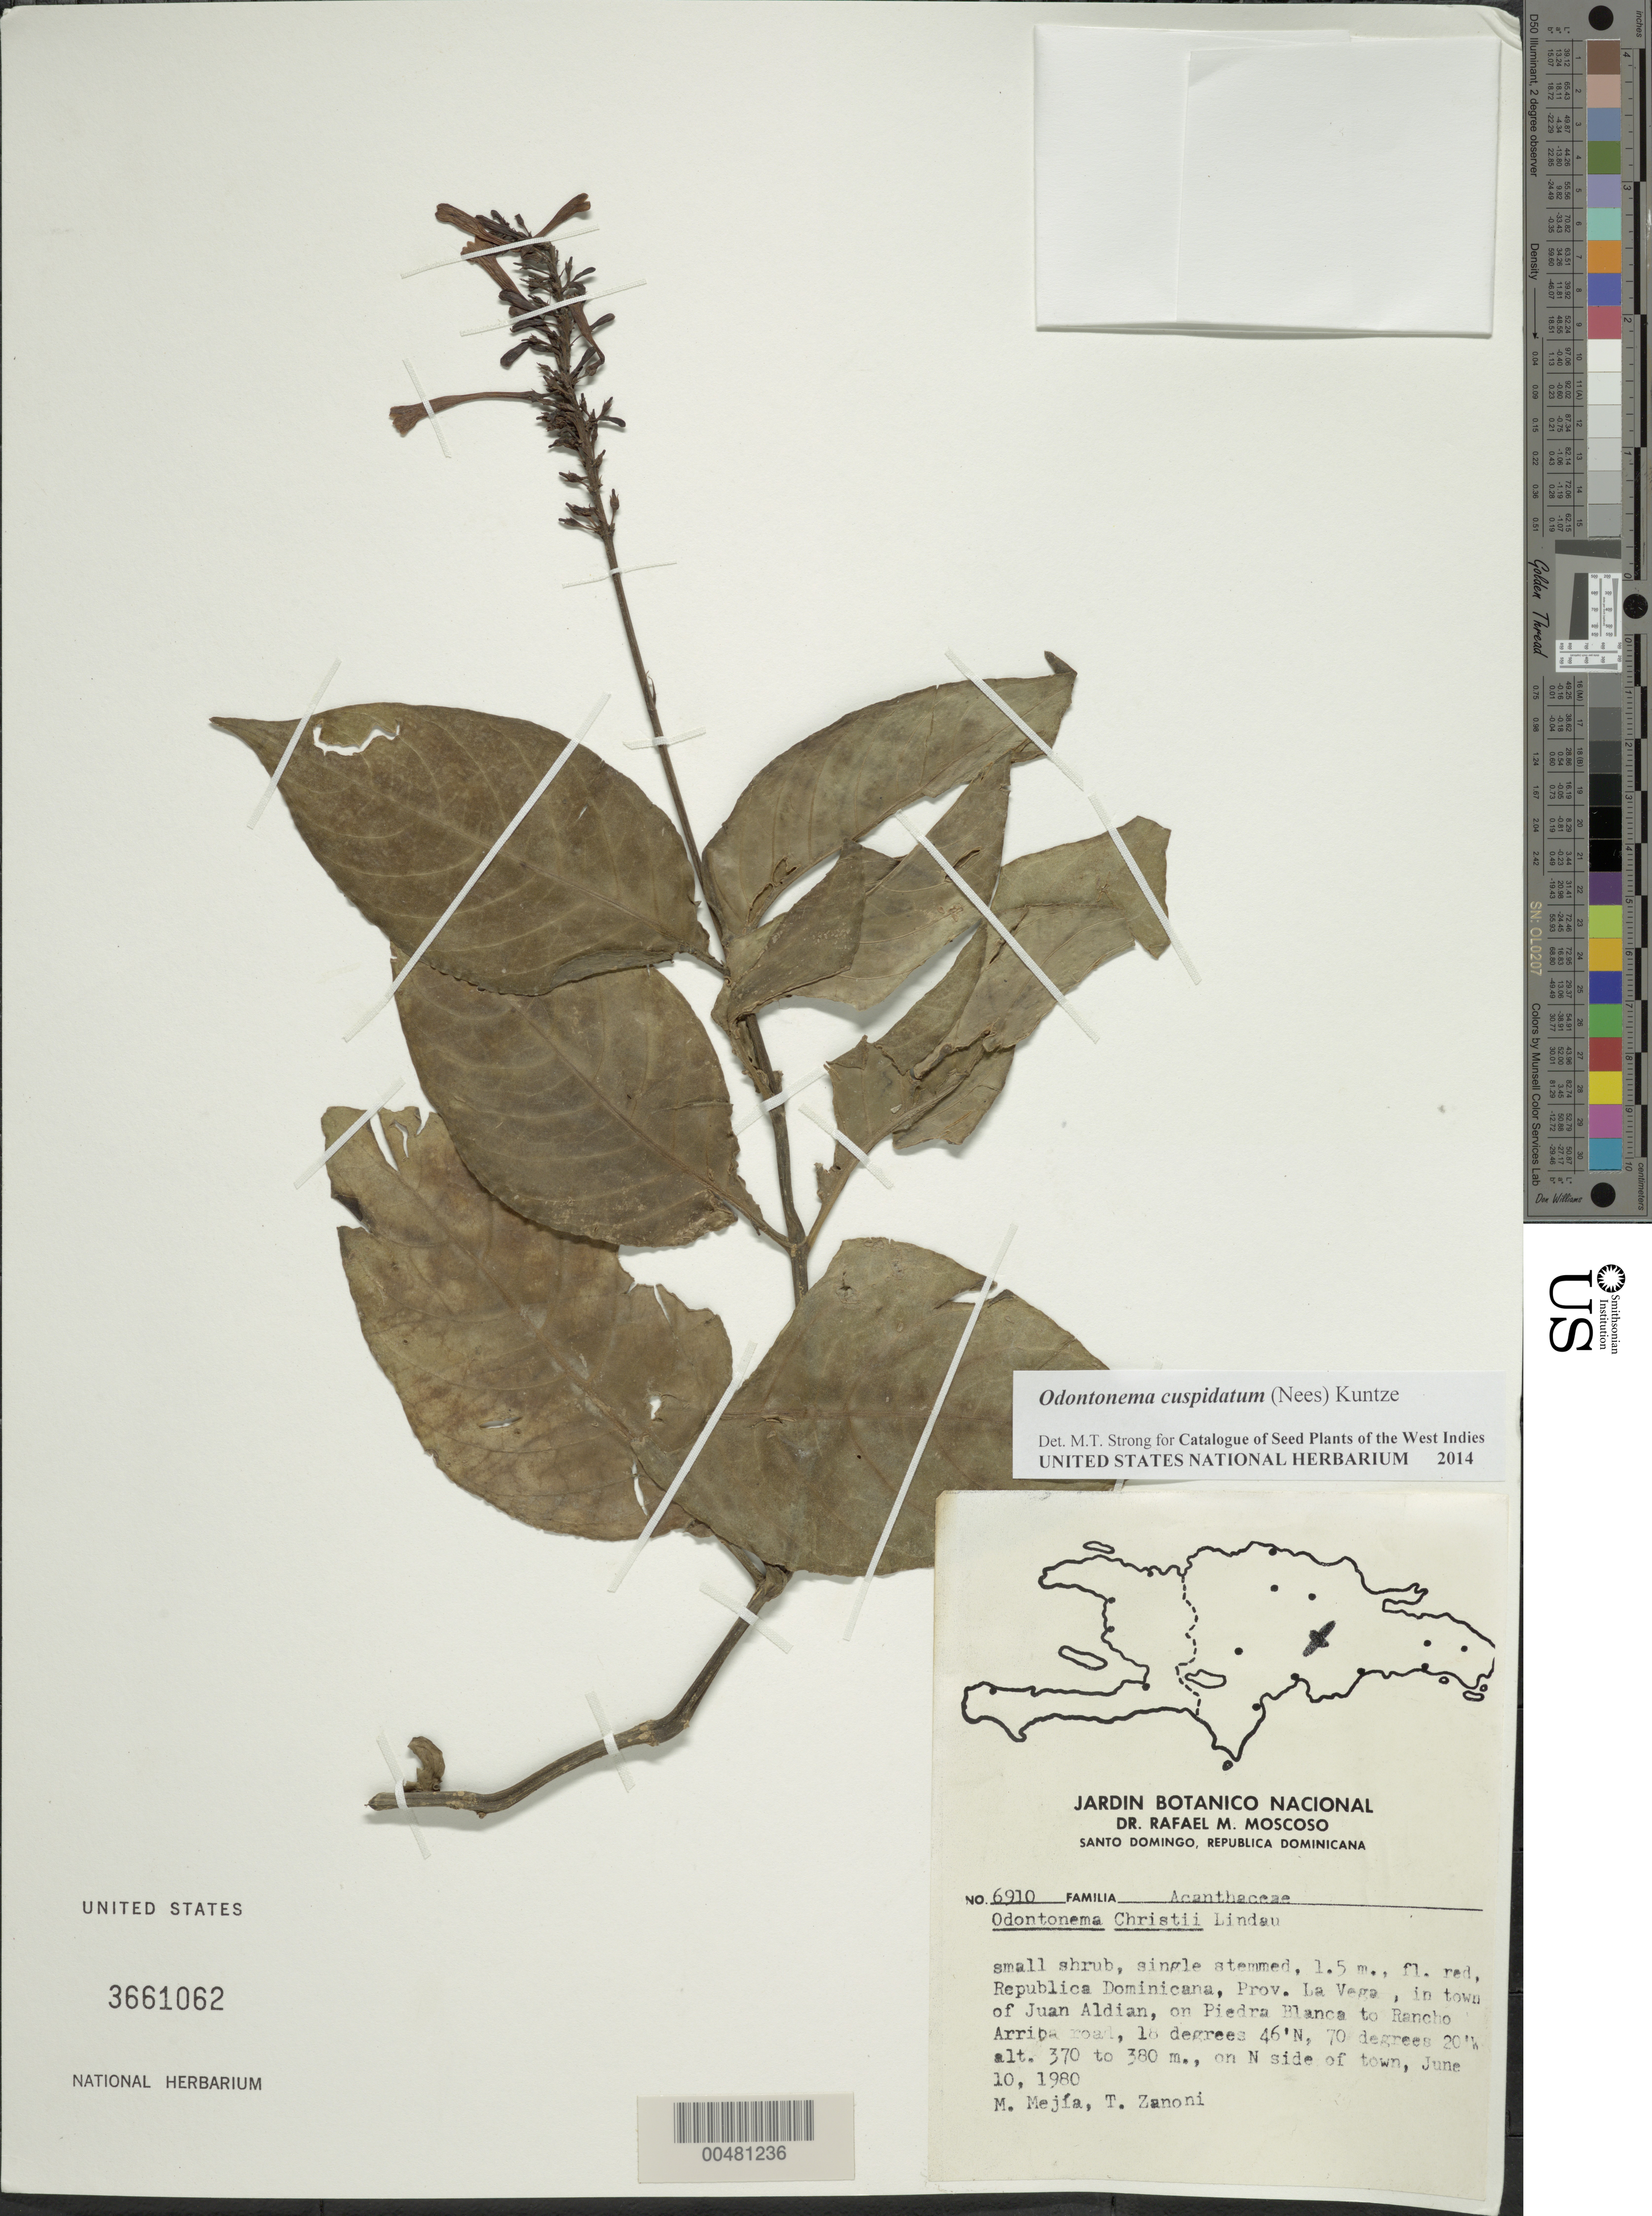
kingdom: Plantae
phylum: Tracheophyta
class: Magnoliopsida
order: Lamiales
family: Acanthaceae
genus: Odontonema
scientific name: Odontonema cuspidatum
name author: (Nees) Kuntze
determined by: Strong, M. T., (US), Smithsonian Institution - National Museum of Natural History (UNITED STATES)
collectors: M. Mejia & T. A. Zanoni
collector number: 6910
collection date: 1980-06-10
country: Dominican Republic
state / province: La Vega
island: Hispaniola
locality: Juan Aldian, on Piedra Blanca to Rancho Arriba road; on N side of town.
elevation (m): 370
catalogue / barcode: US 3661062